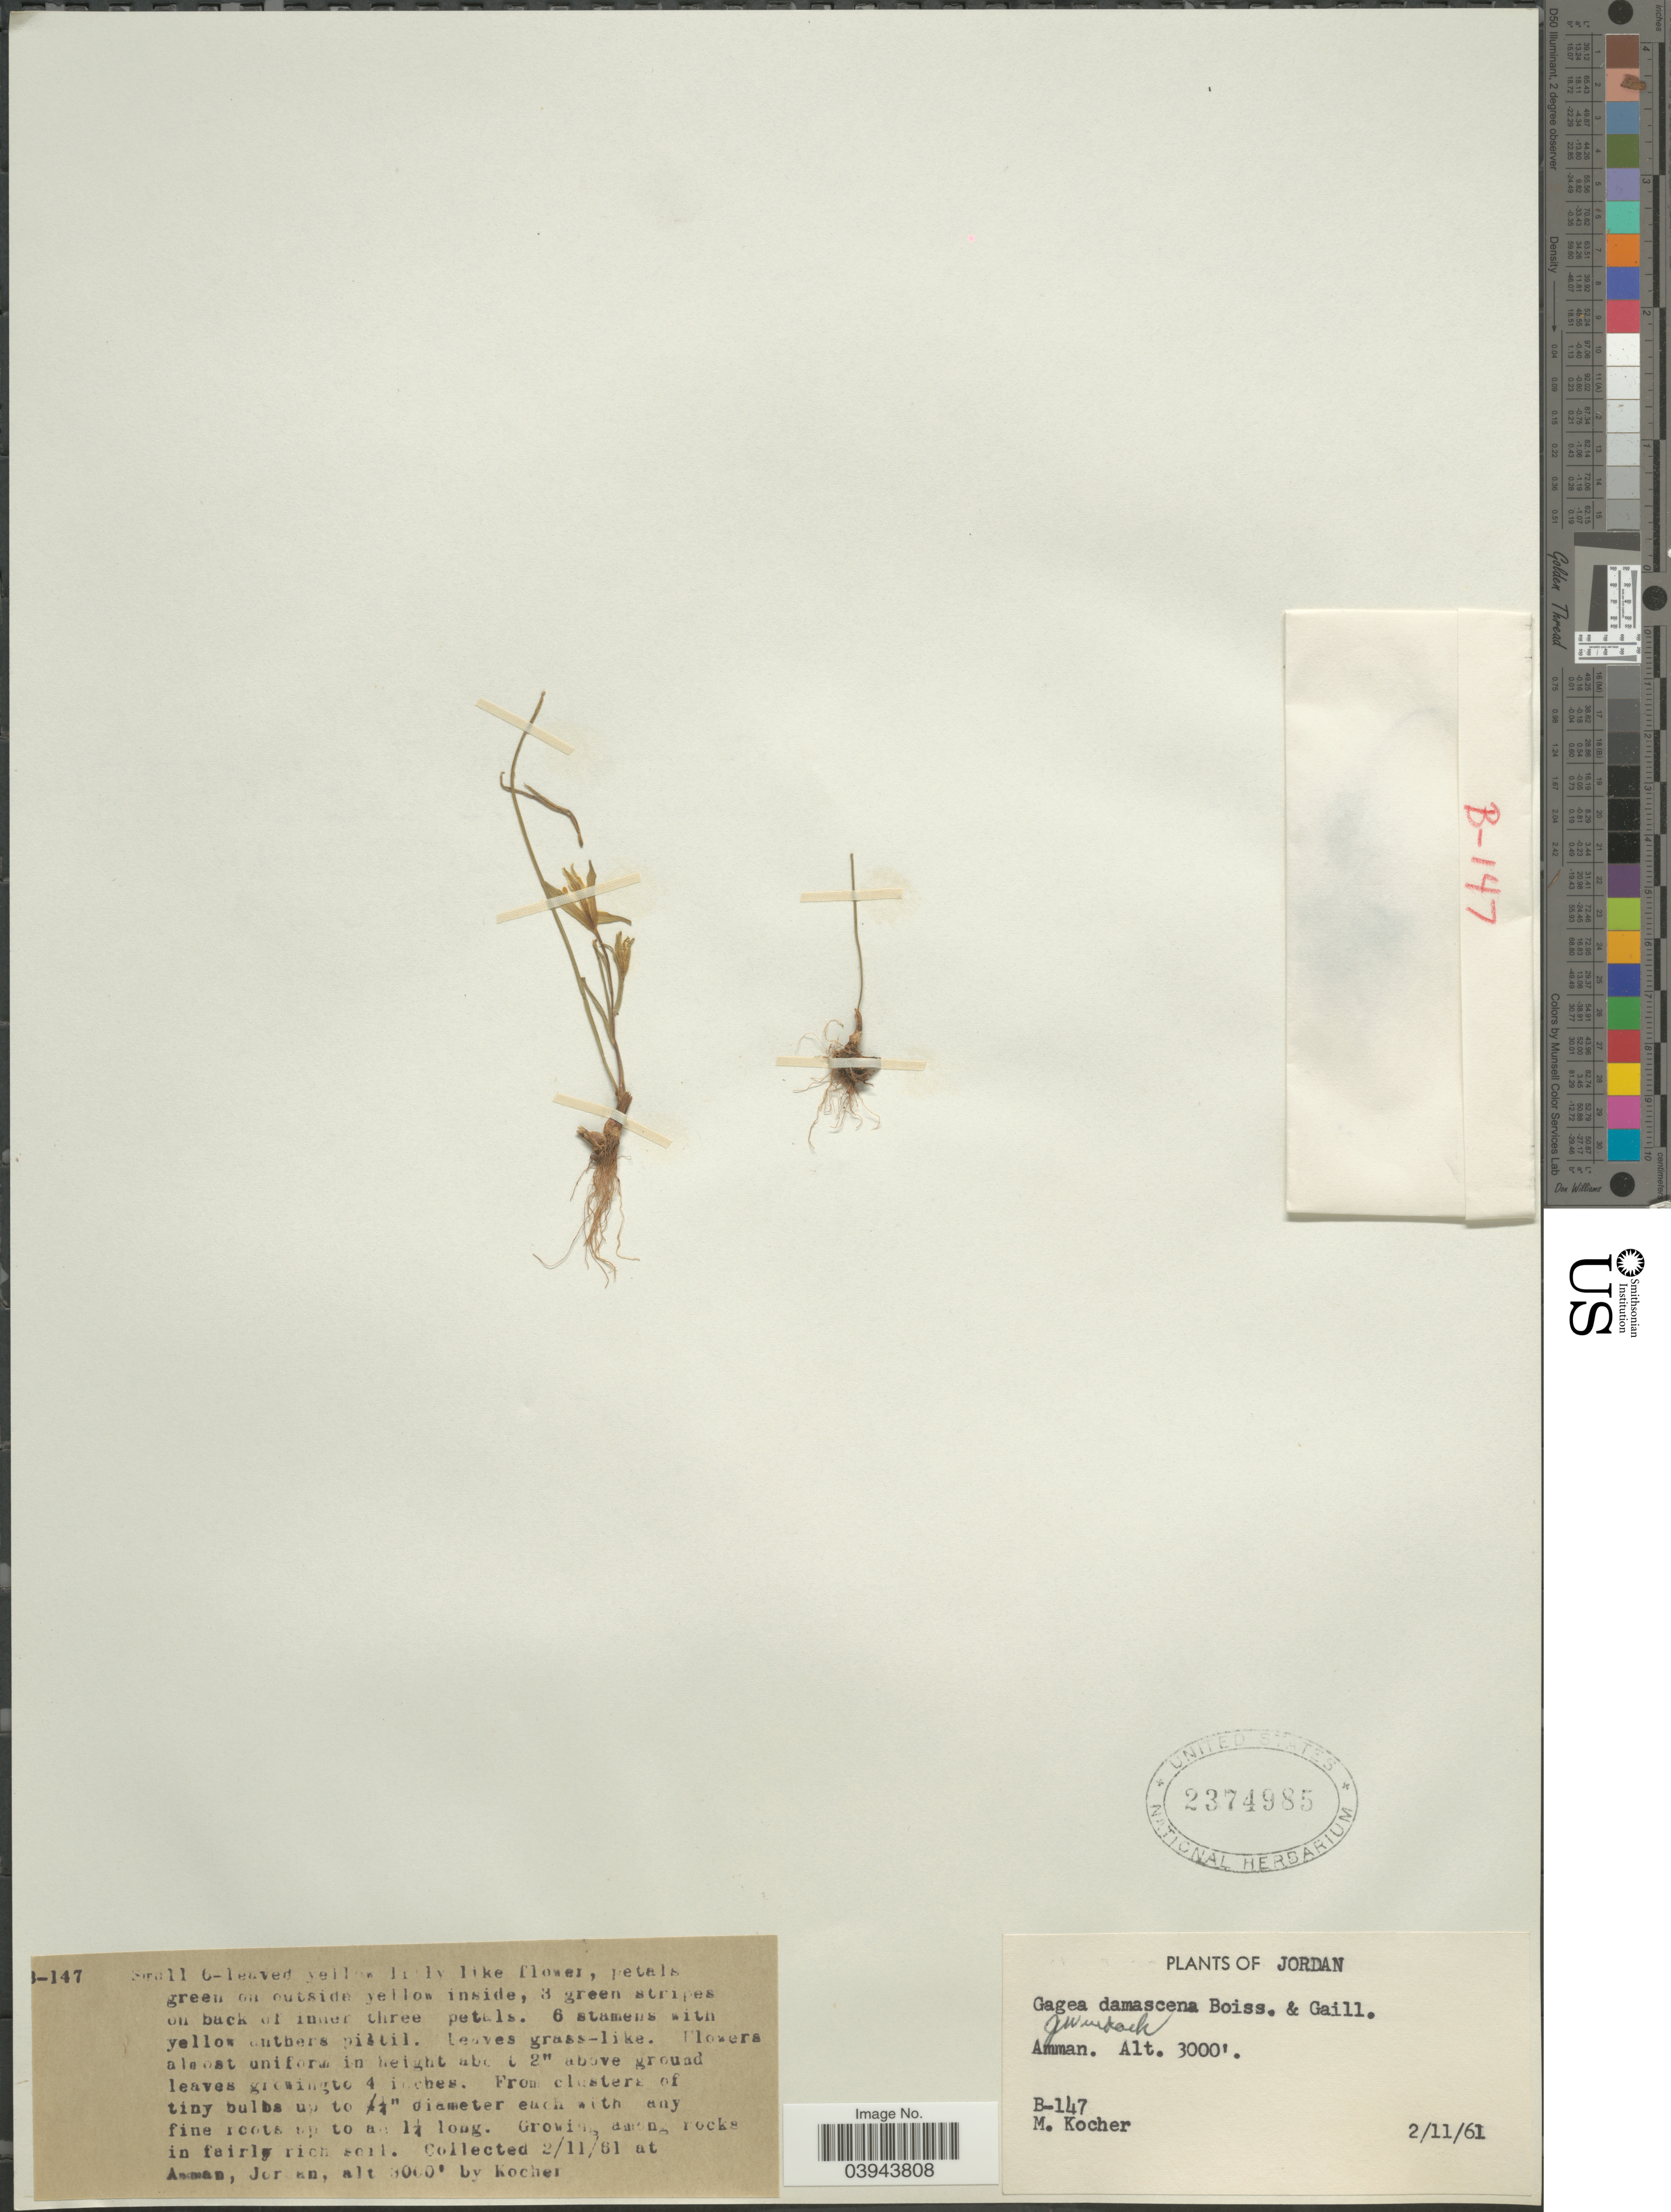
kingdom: Plantae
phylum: Tracheophyta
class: Liliopsida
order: Liliales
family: Liliaceae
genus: Gagea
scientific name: Gagea damascena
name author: Boiss. & Gaill.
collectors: M. Kocher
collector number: B-147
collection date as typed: Transcribed d/m/y: 2/11/61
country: Jordan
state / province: Amman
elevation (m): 914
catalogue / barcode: US 2374985